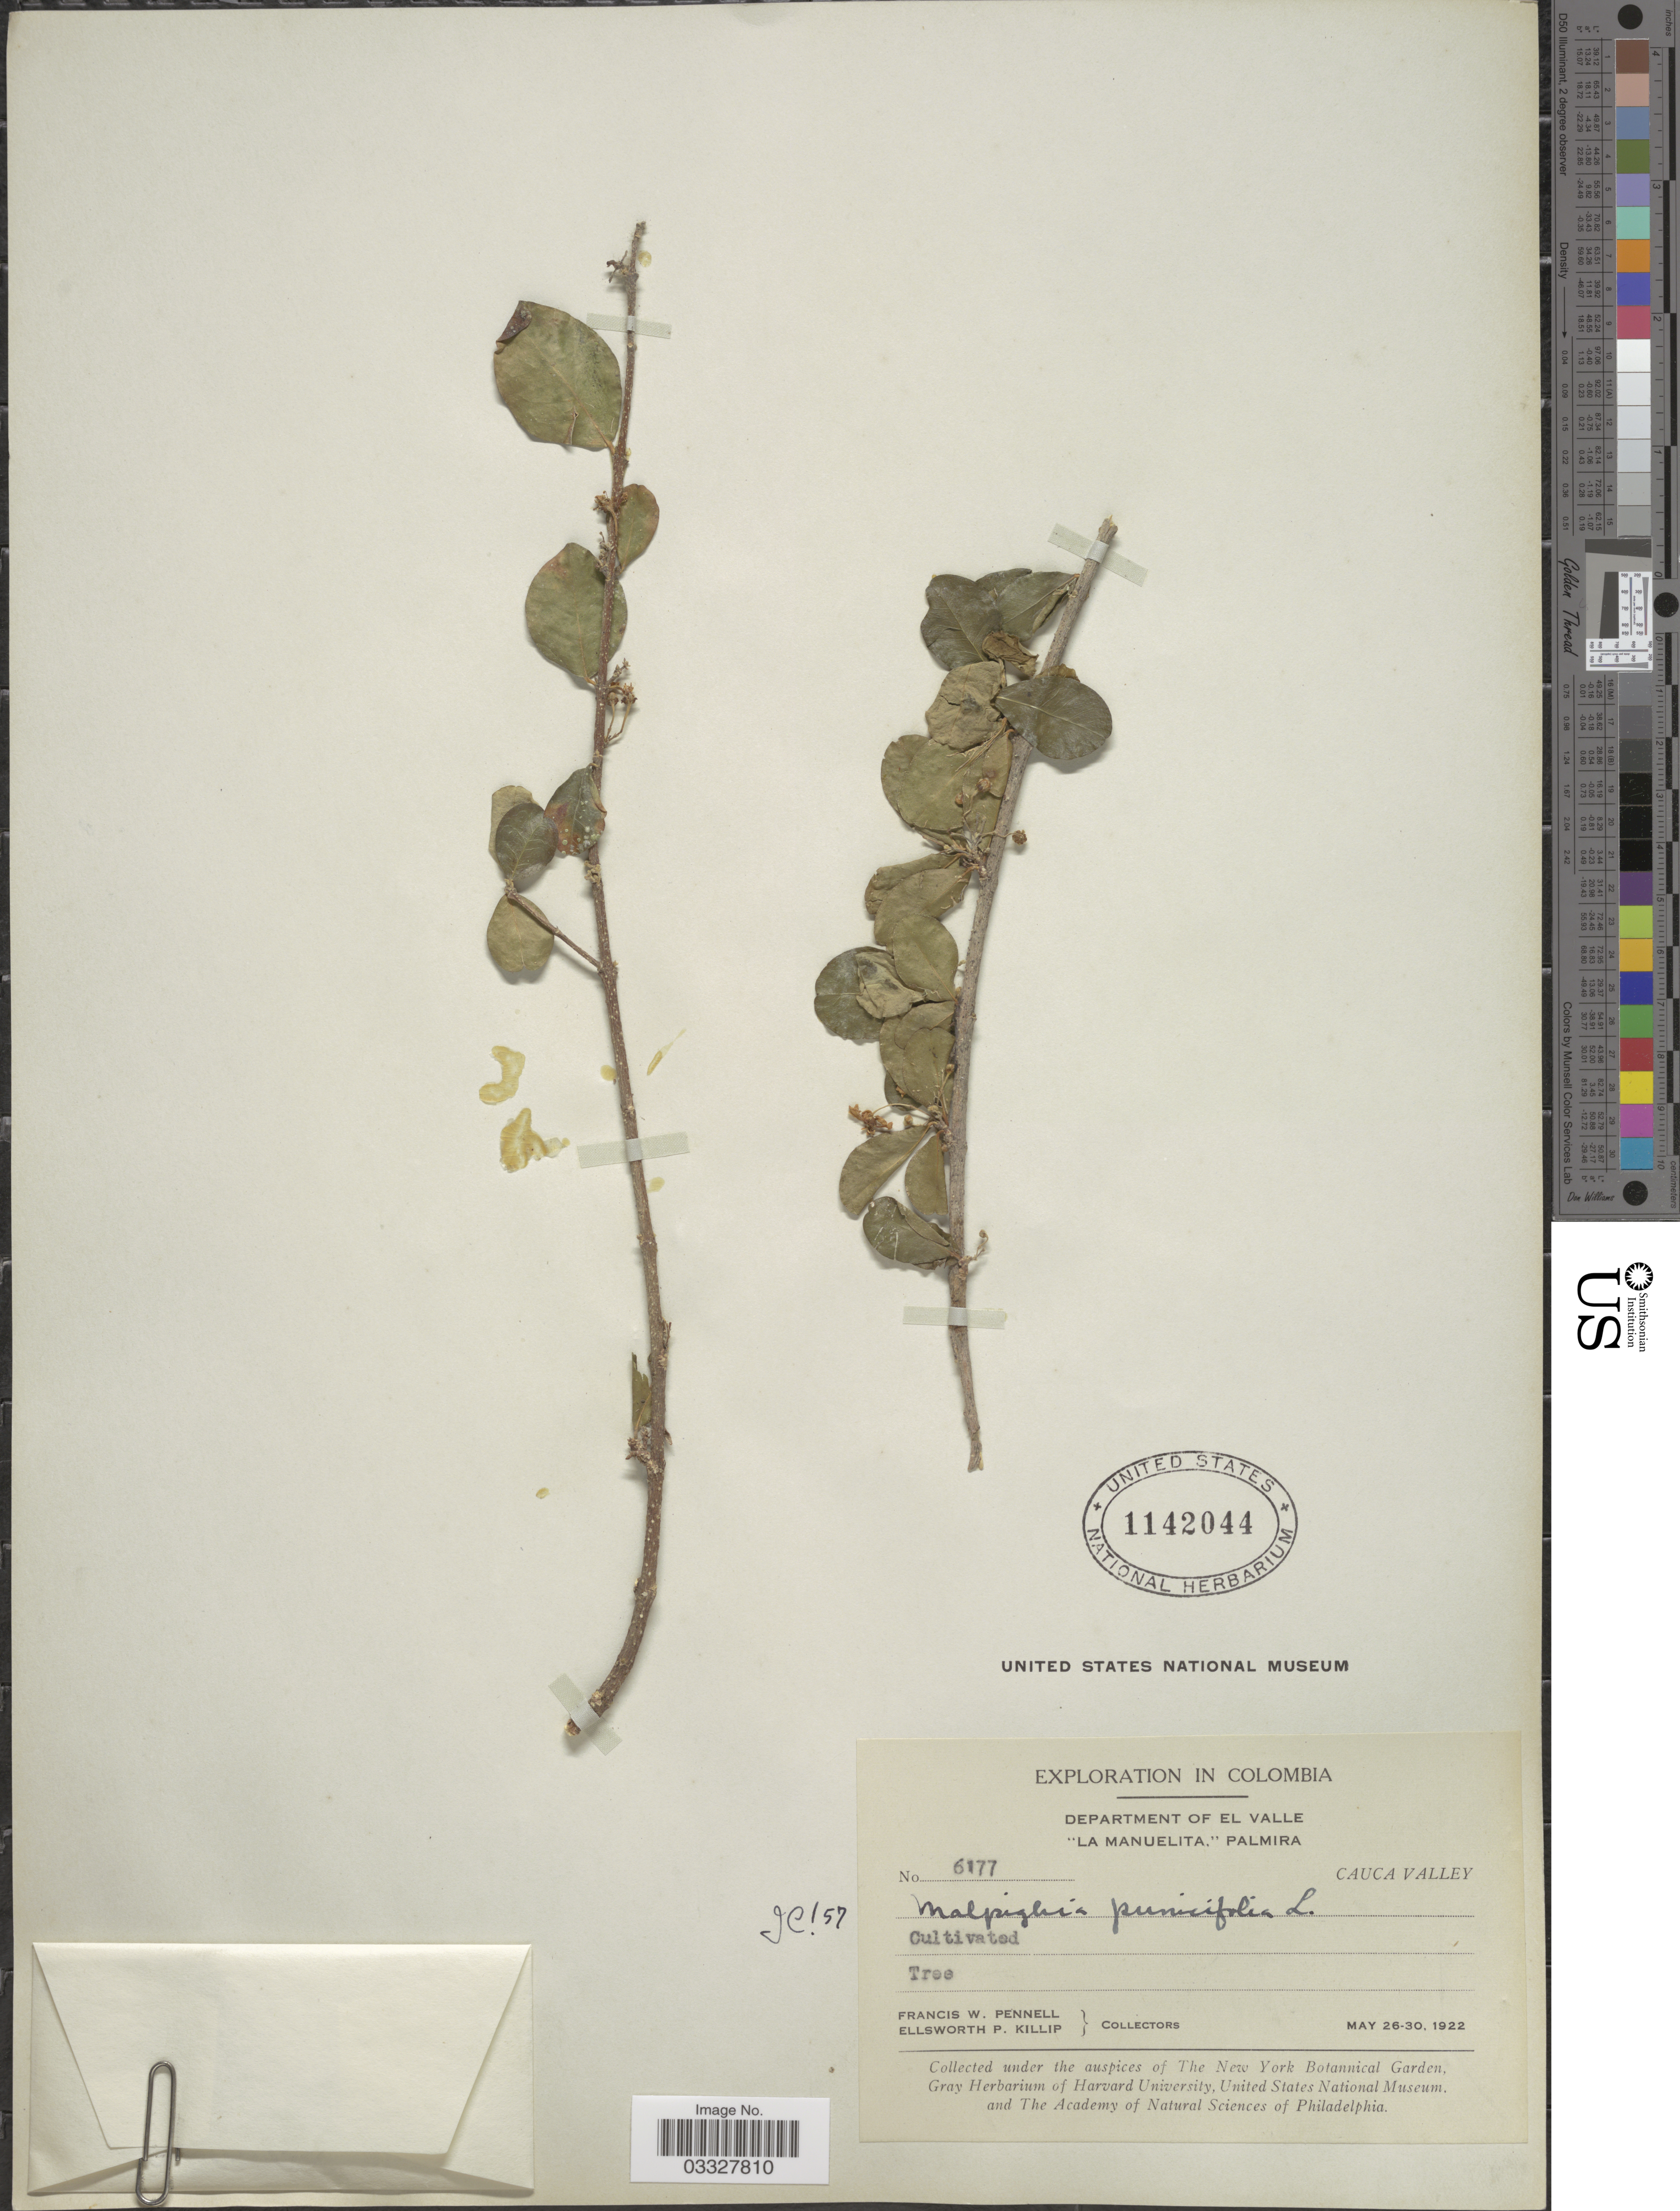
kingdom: Plantae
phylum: Tracheophyta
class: Magnoliopsida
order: Malpighiales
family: Malpighiaceae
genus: Malpighia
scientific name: Malpighia emarginata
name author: DC.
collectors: F. W. Pennell & E. P. Killip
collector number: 6177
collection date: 1922-05-26/1922-05-30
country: Colombia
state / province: Valle del Cauca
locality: Department of El Valle. "La Manuelita," Palmira. Cauca Valley.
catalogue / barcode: US 1142044